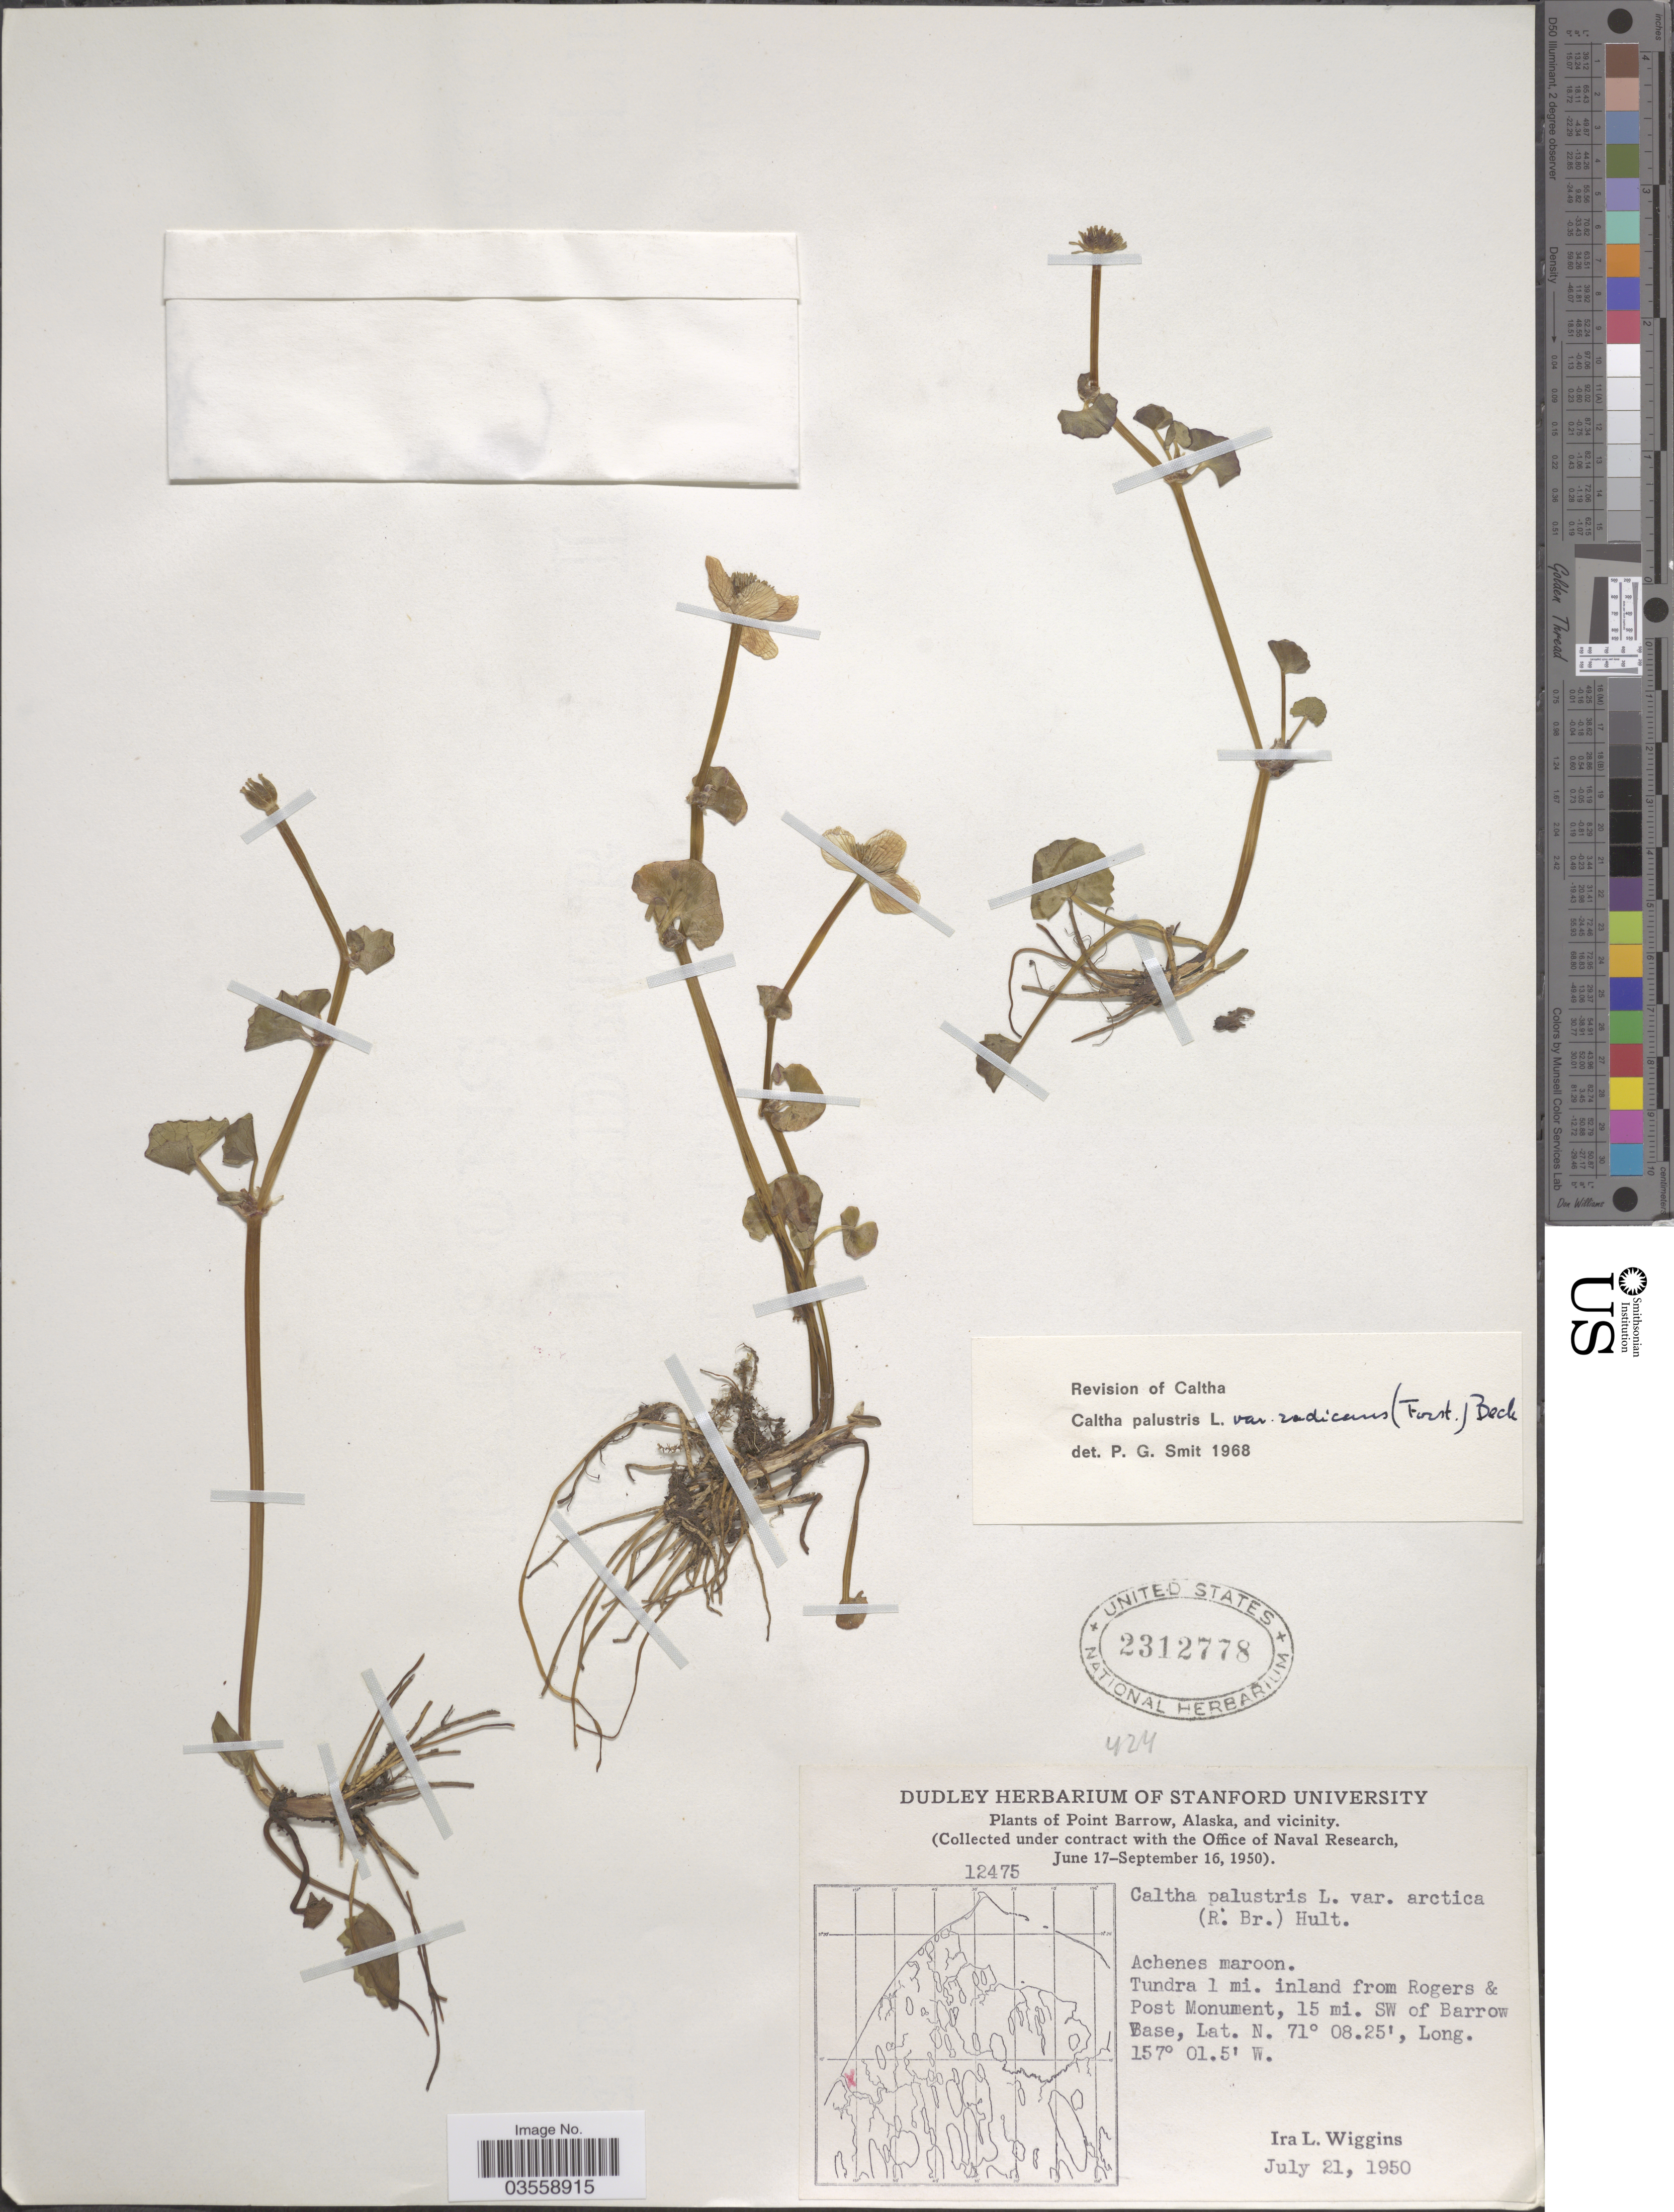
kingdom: Plantae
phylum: Tracheophyta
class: Magnoliopsida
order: Ranunculales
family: Ranunculaceae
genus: Caltha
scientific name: Caltha palustris var. radicans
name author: (T.F. Forst) Beck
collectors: I. L. Wiggins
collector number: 12475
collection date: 1950-07-21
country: United States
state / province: Alaska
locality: Point Barrow, Alaska, and vicinity. Tundra 1 mi. inland from Rogers & Post Monument, 15 mi. SW of Barrow Base.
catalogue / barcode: US 2312778